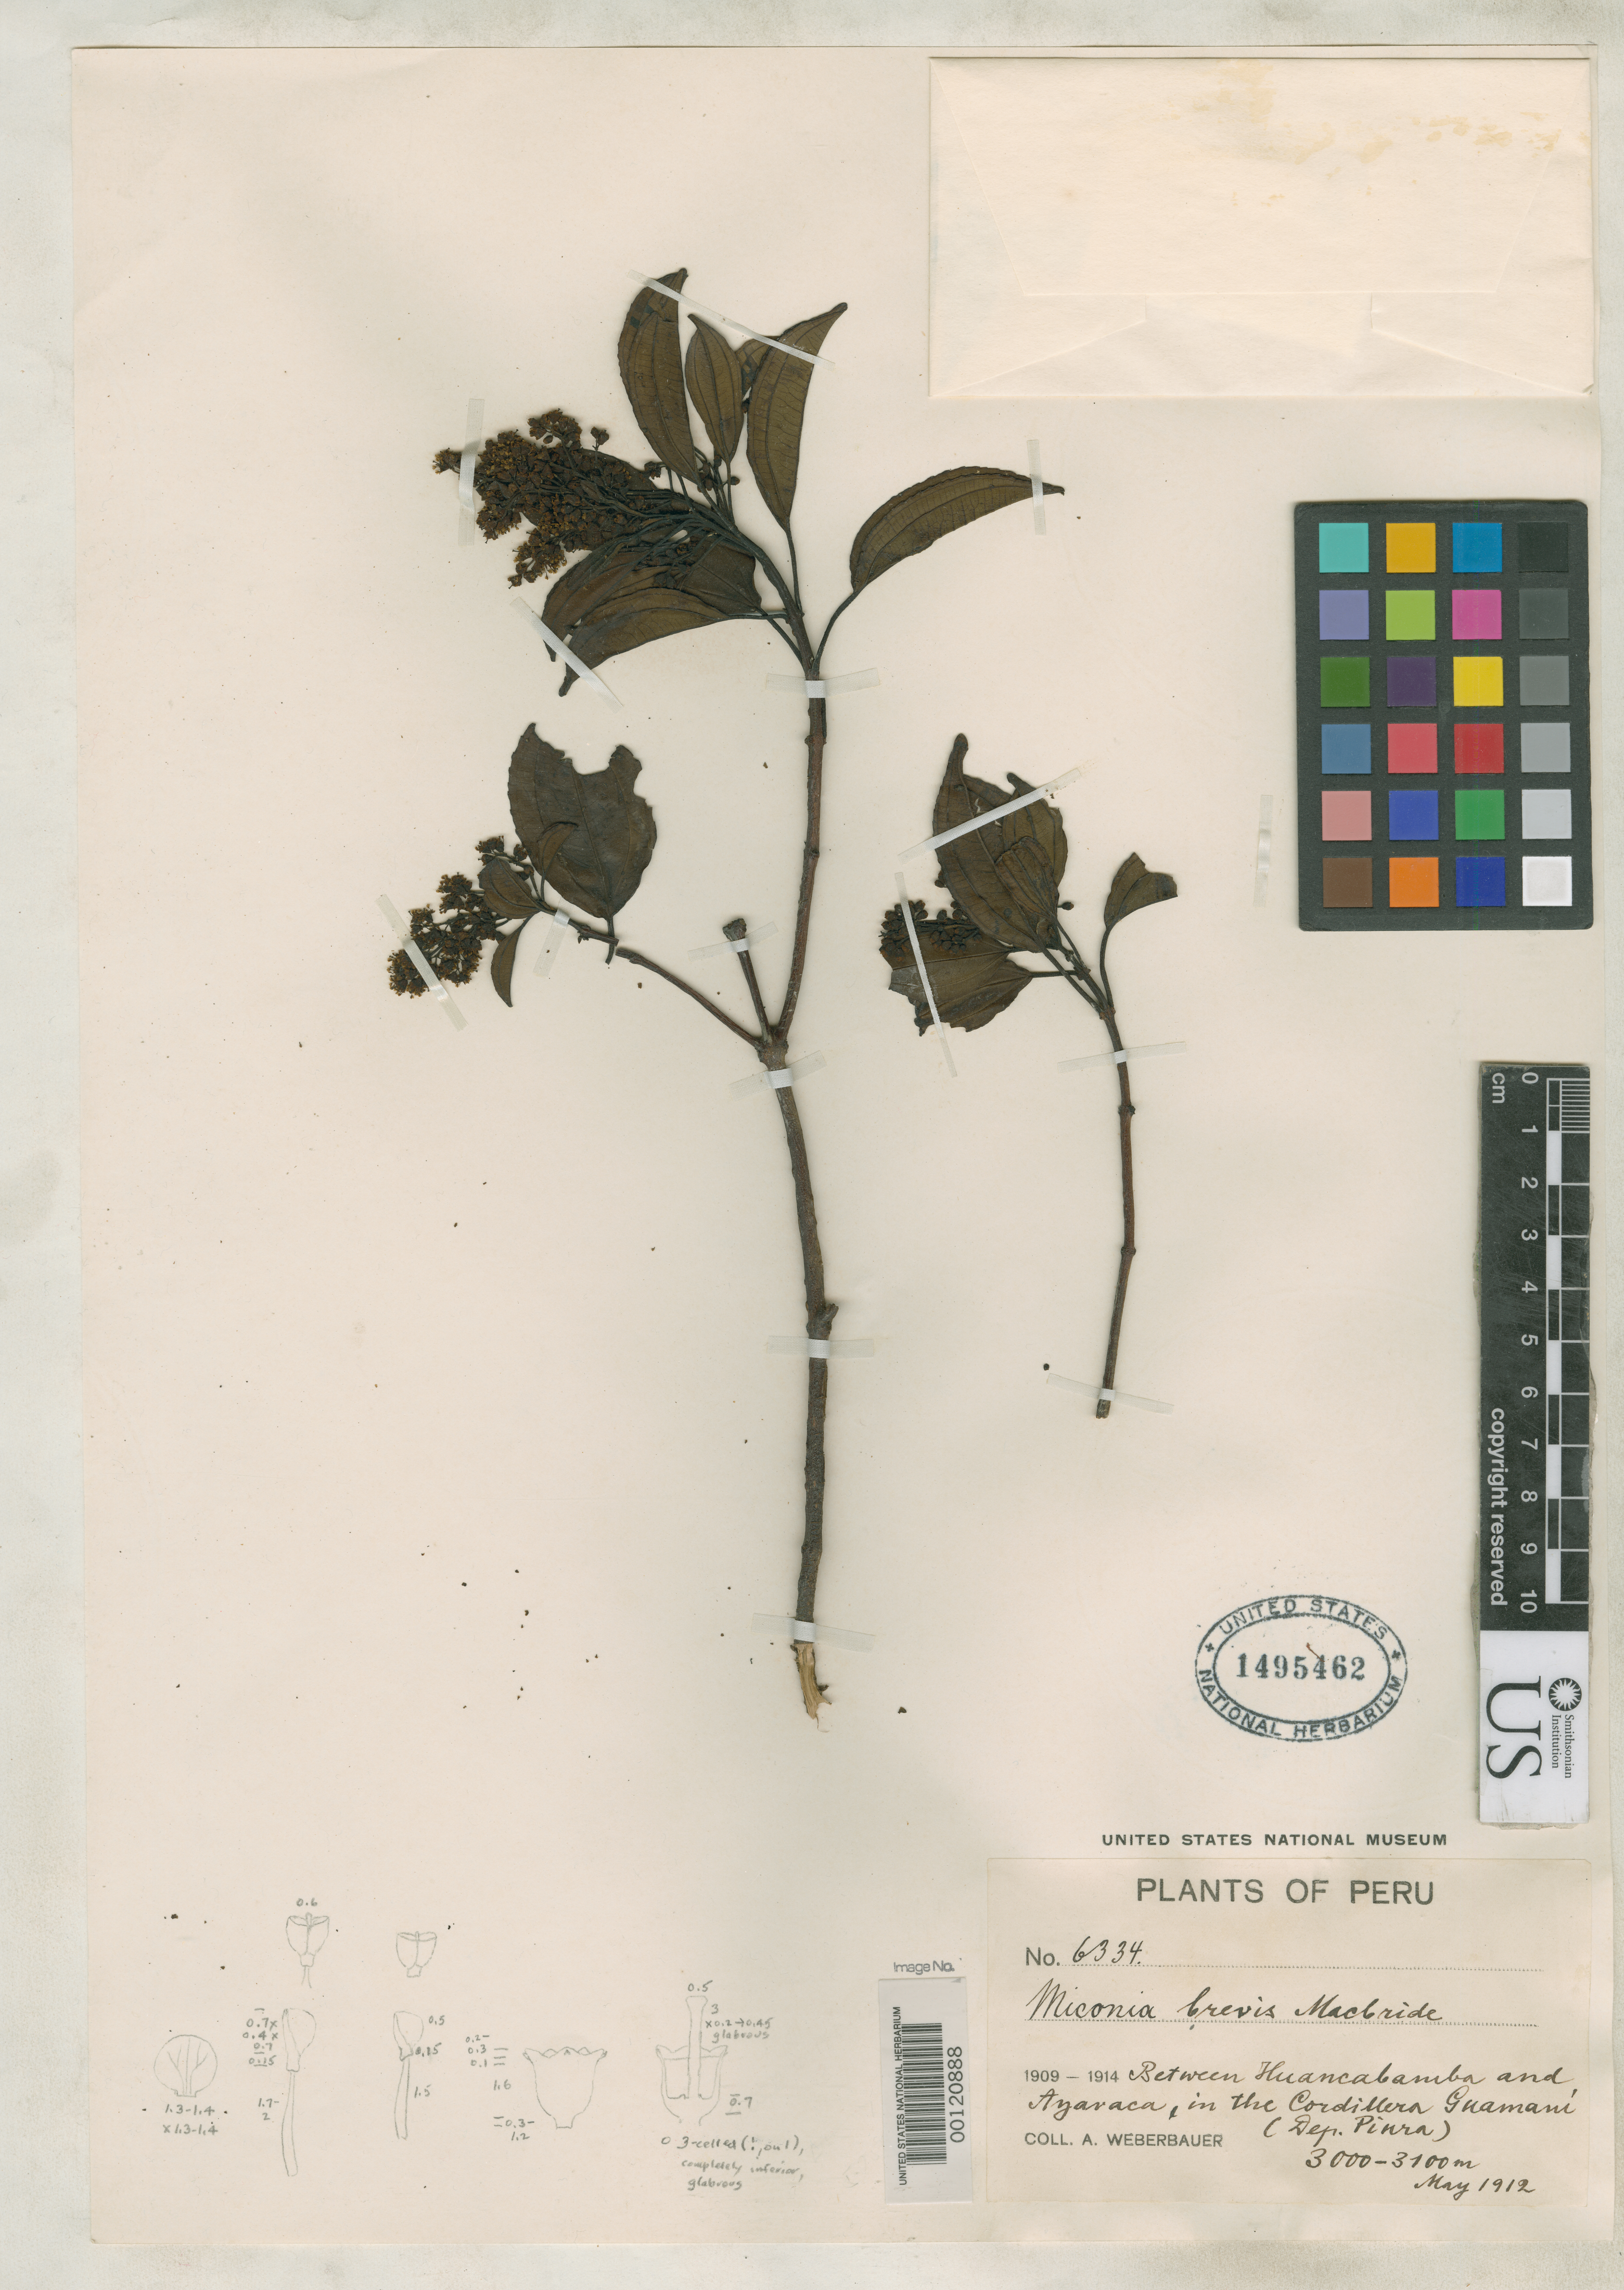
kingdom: Plantae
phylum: Tracheophyta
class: Magnoliopsida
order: Myrtales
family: Melastomataceae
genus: Miconia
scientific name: Miconia brevis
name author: J.F. Macbr.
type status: Isotype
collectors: A. Weberbauer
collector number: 6334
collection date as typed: May 1912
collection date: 1912-05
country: Peru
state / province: Piura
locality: Between Huancabamba and Ayavaca.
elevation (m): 3000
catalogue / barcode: US 1495462